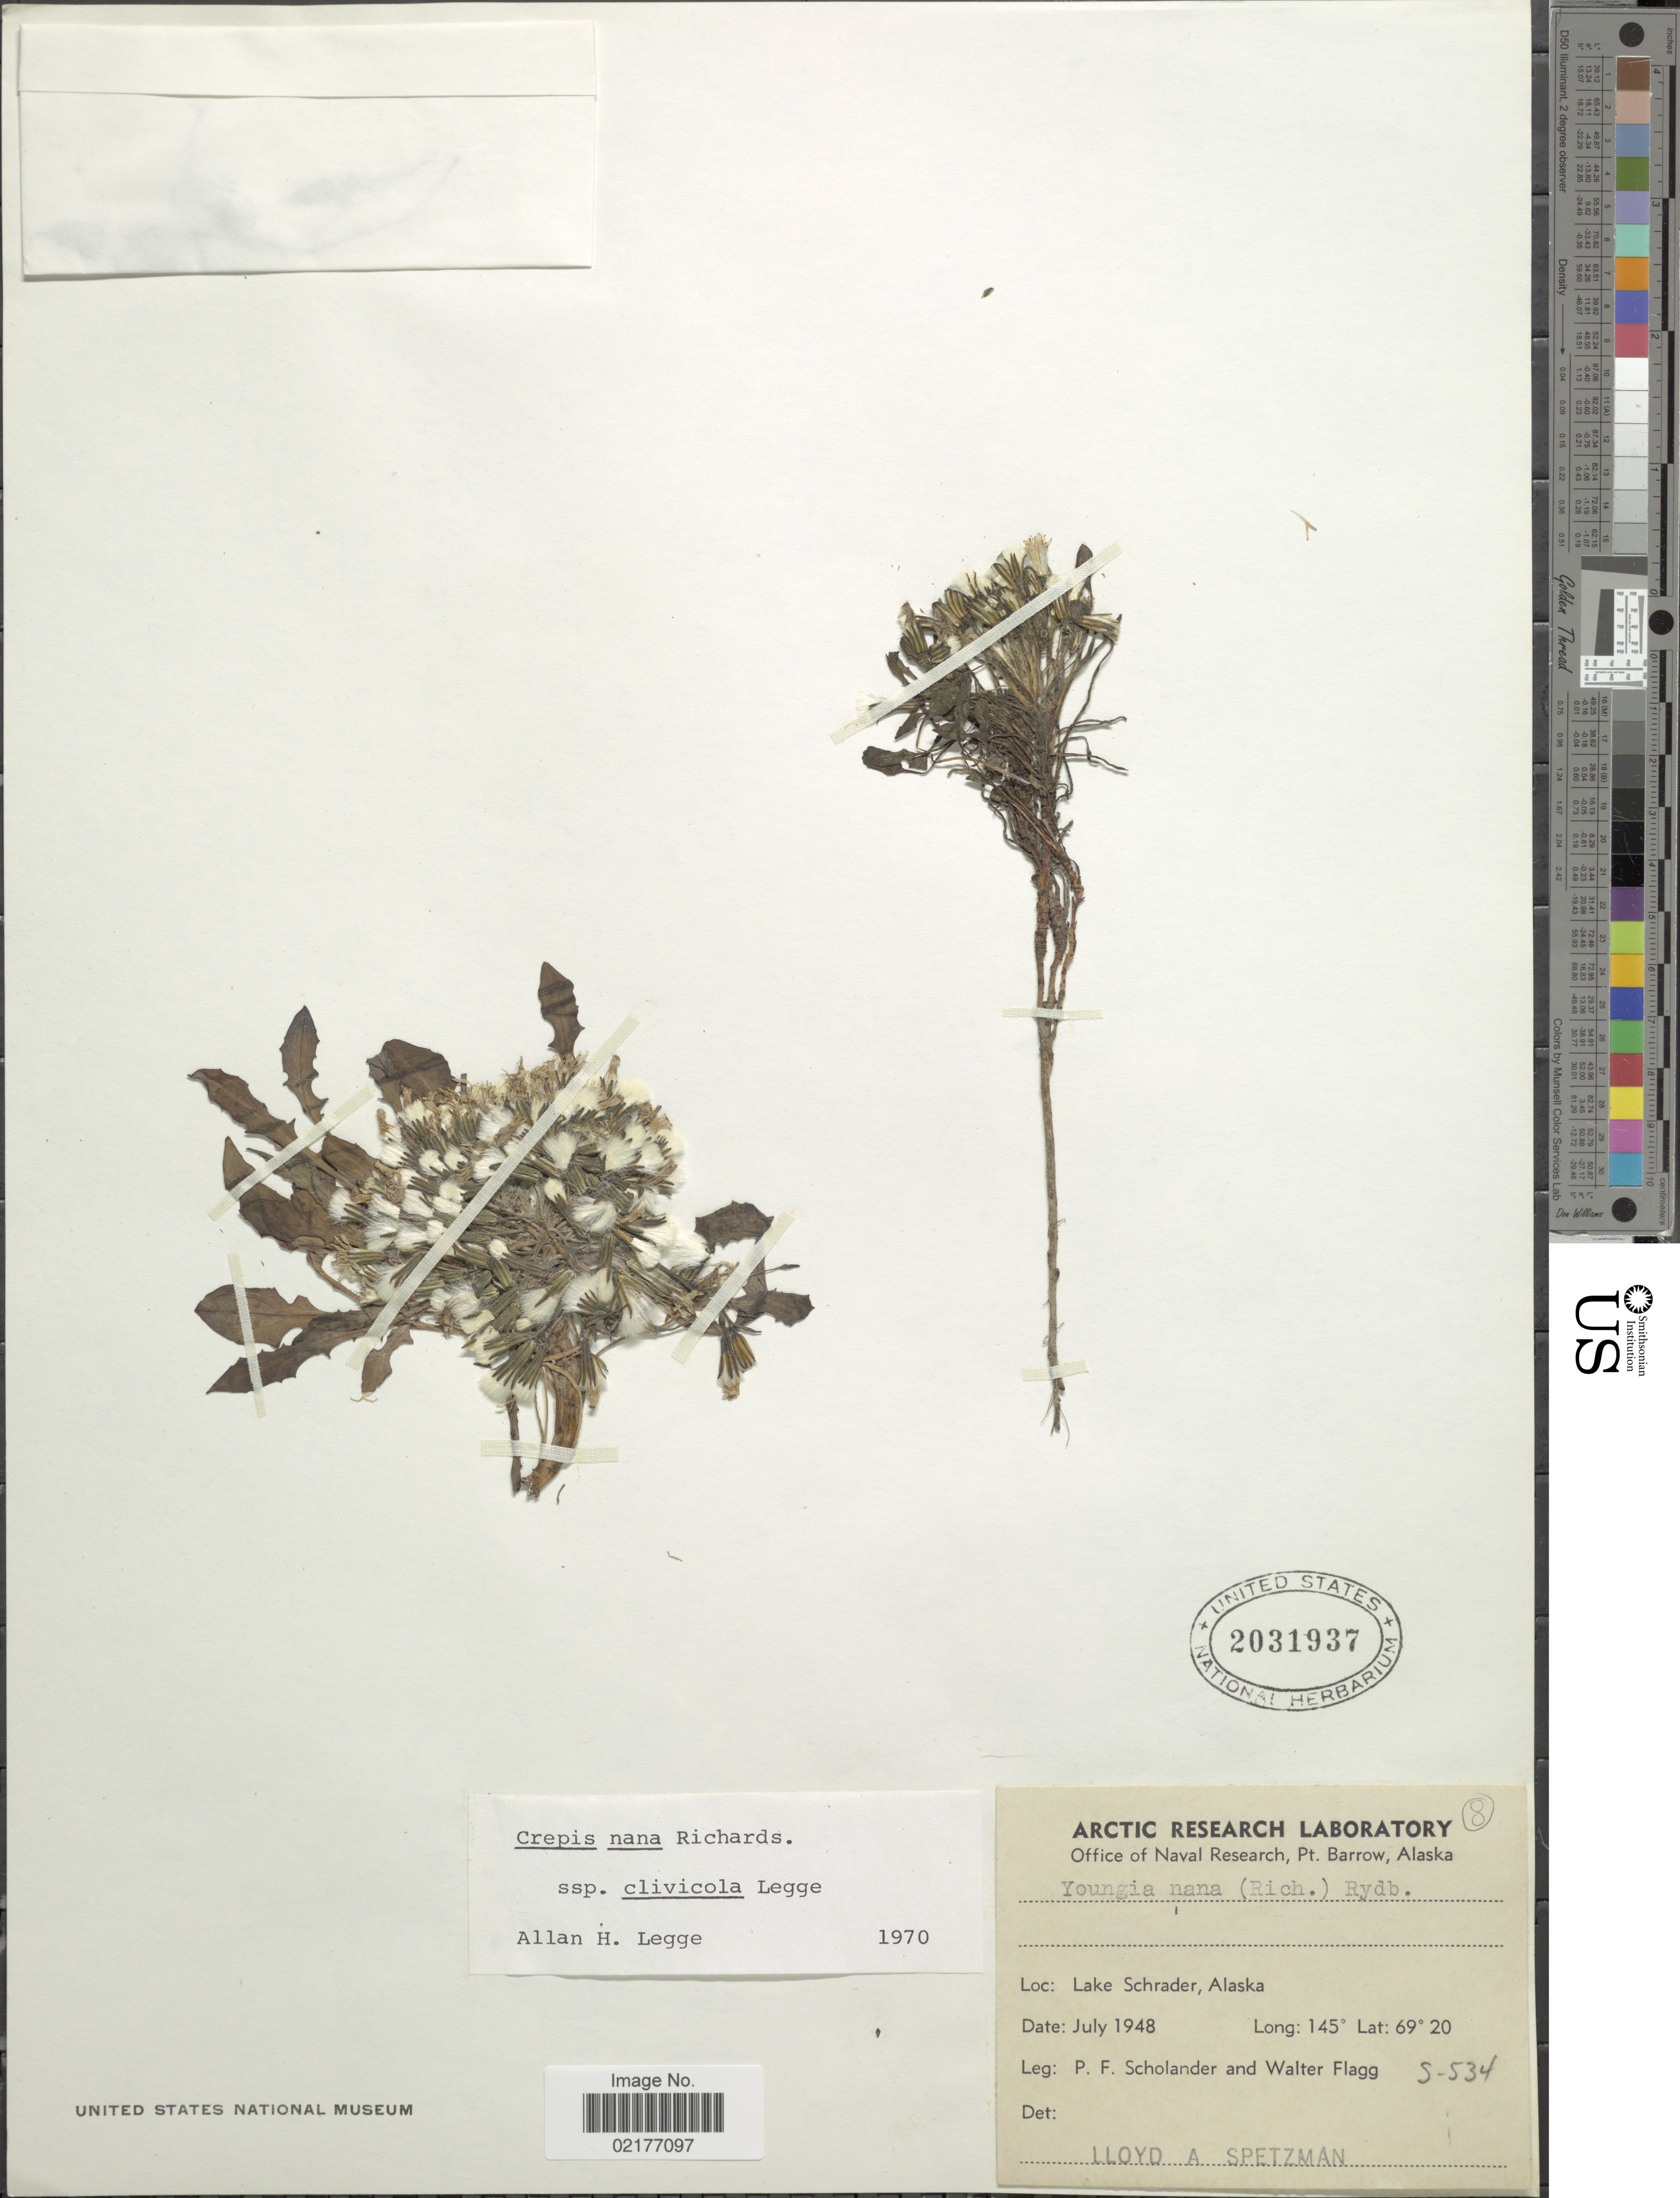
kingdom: Plantae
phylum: Tracheophyta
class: Magnoliopsida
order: Asterales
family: Asteraceae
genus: Askellia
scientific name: Askellia pygmaea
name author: (Ledeb.) Sennikov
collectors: P. Scholander & W. Flagg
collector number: S-534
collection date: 1948-07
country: United States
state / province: Alaska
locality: Lake Schrader, Alaska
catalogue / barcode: US 2031937